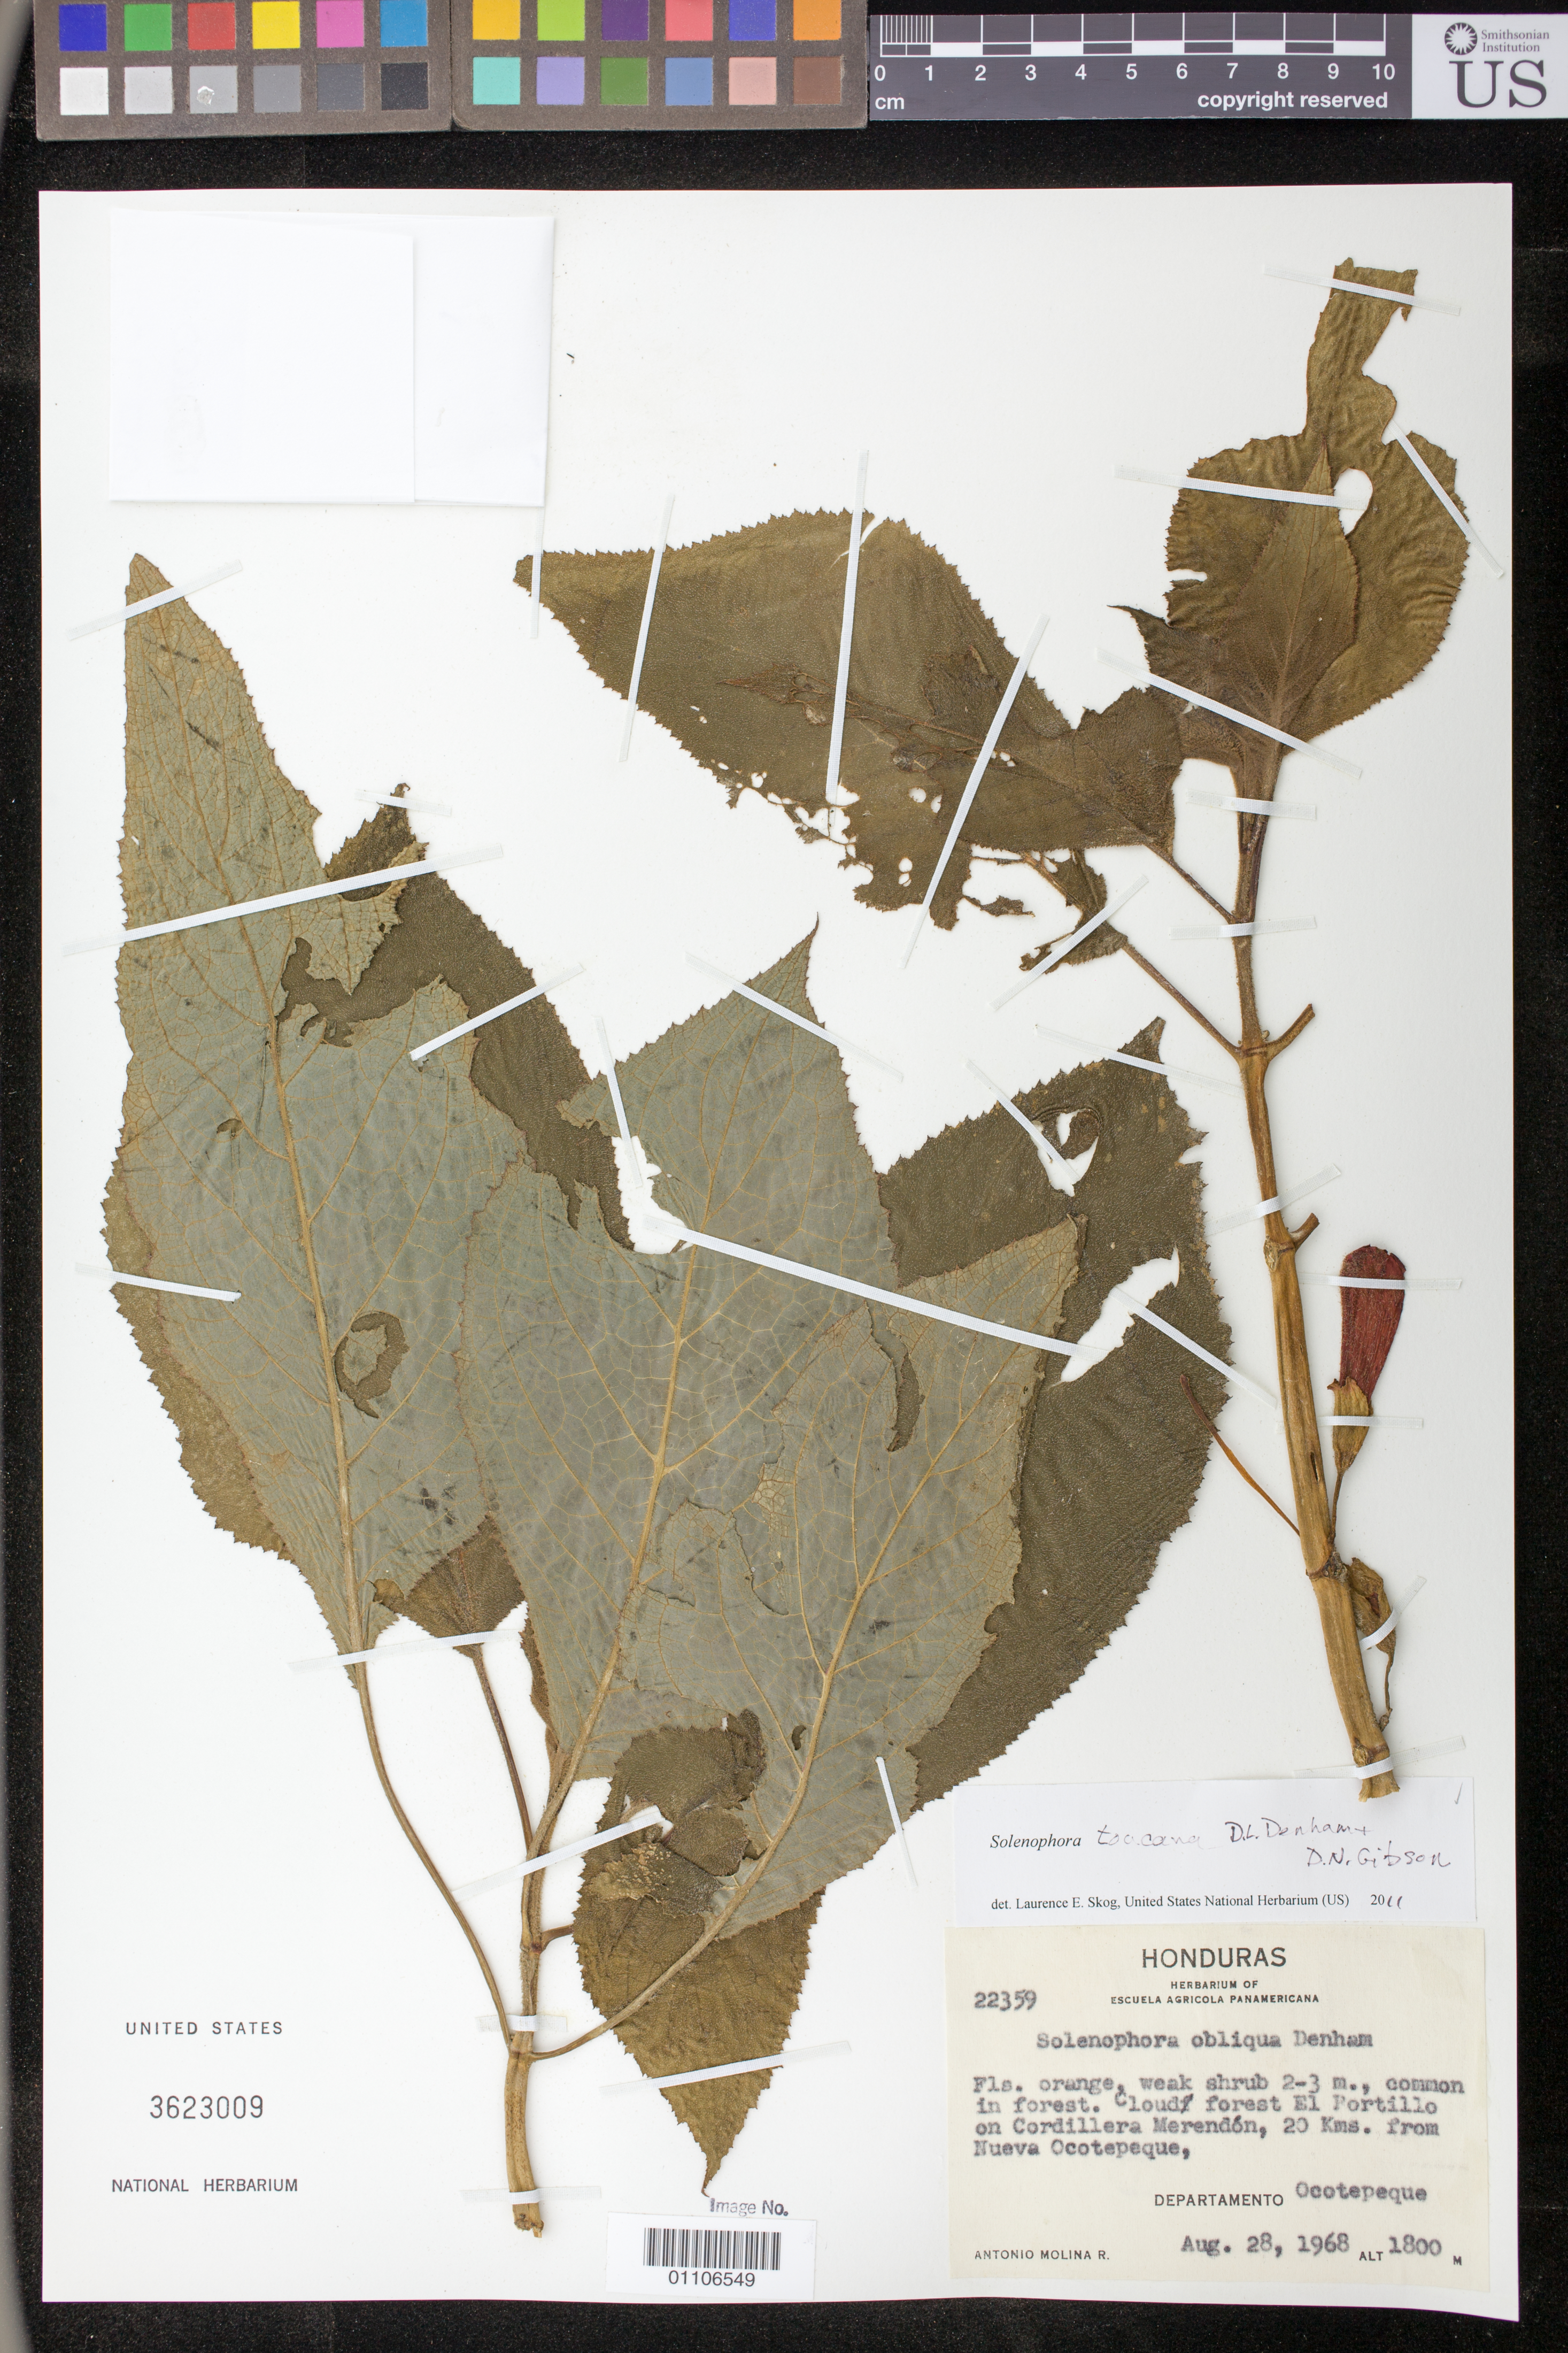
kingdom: Plantae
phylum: Tracheophyta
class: Magnoliopsida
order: Lamiales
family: Gesneriaceae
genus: Solenophora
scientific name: Solenophora toucana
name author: D.L. Denham & D.N. Gibson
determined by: Skog, Laurence E.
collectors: A. Molina R.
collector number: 22359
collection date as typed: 28 Aug 1968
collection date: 1968-08-28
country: Honduras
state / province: Ocotepeque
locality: El Portillo on Cordillera Merendón, 20 km from Nueva Ocotepeque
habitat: Cloud forest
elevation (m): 1800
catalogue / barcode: US 3623009